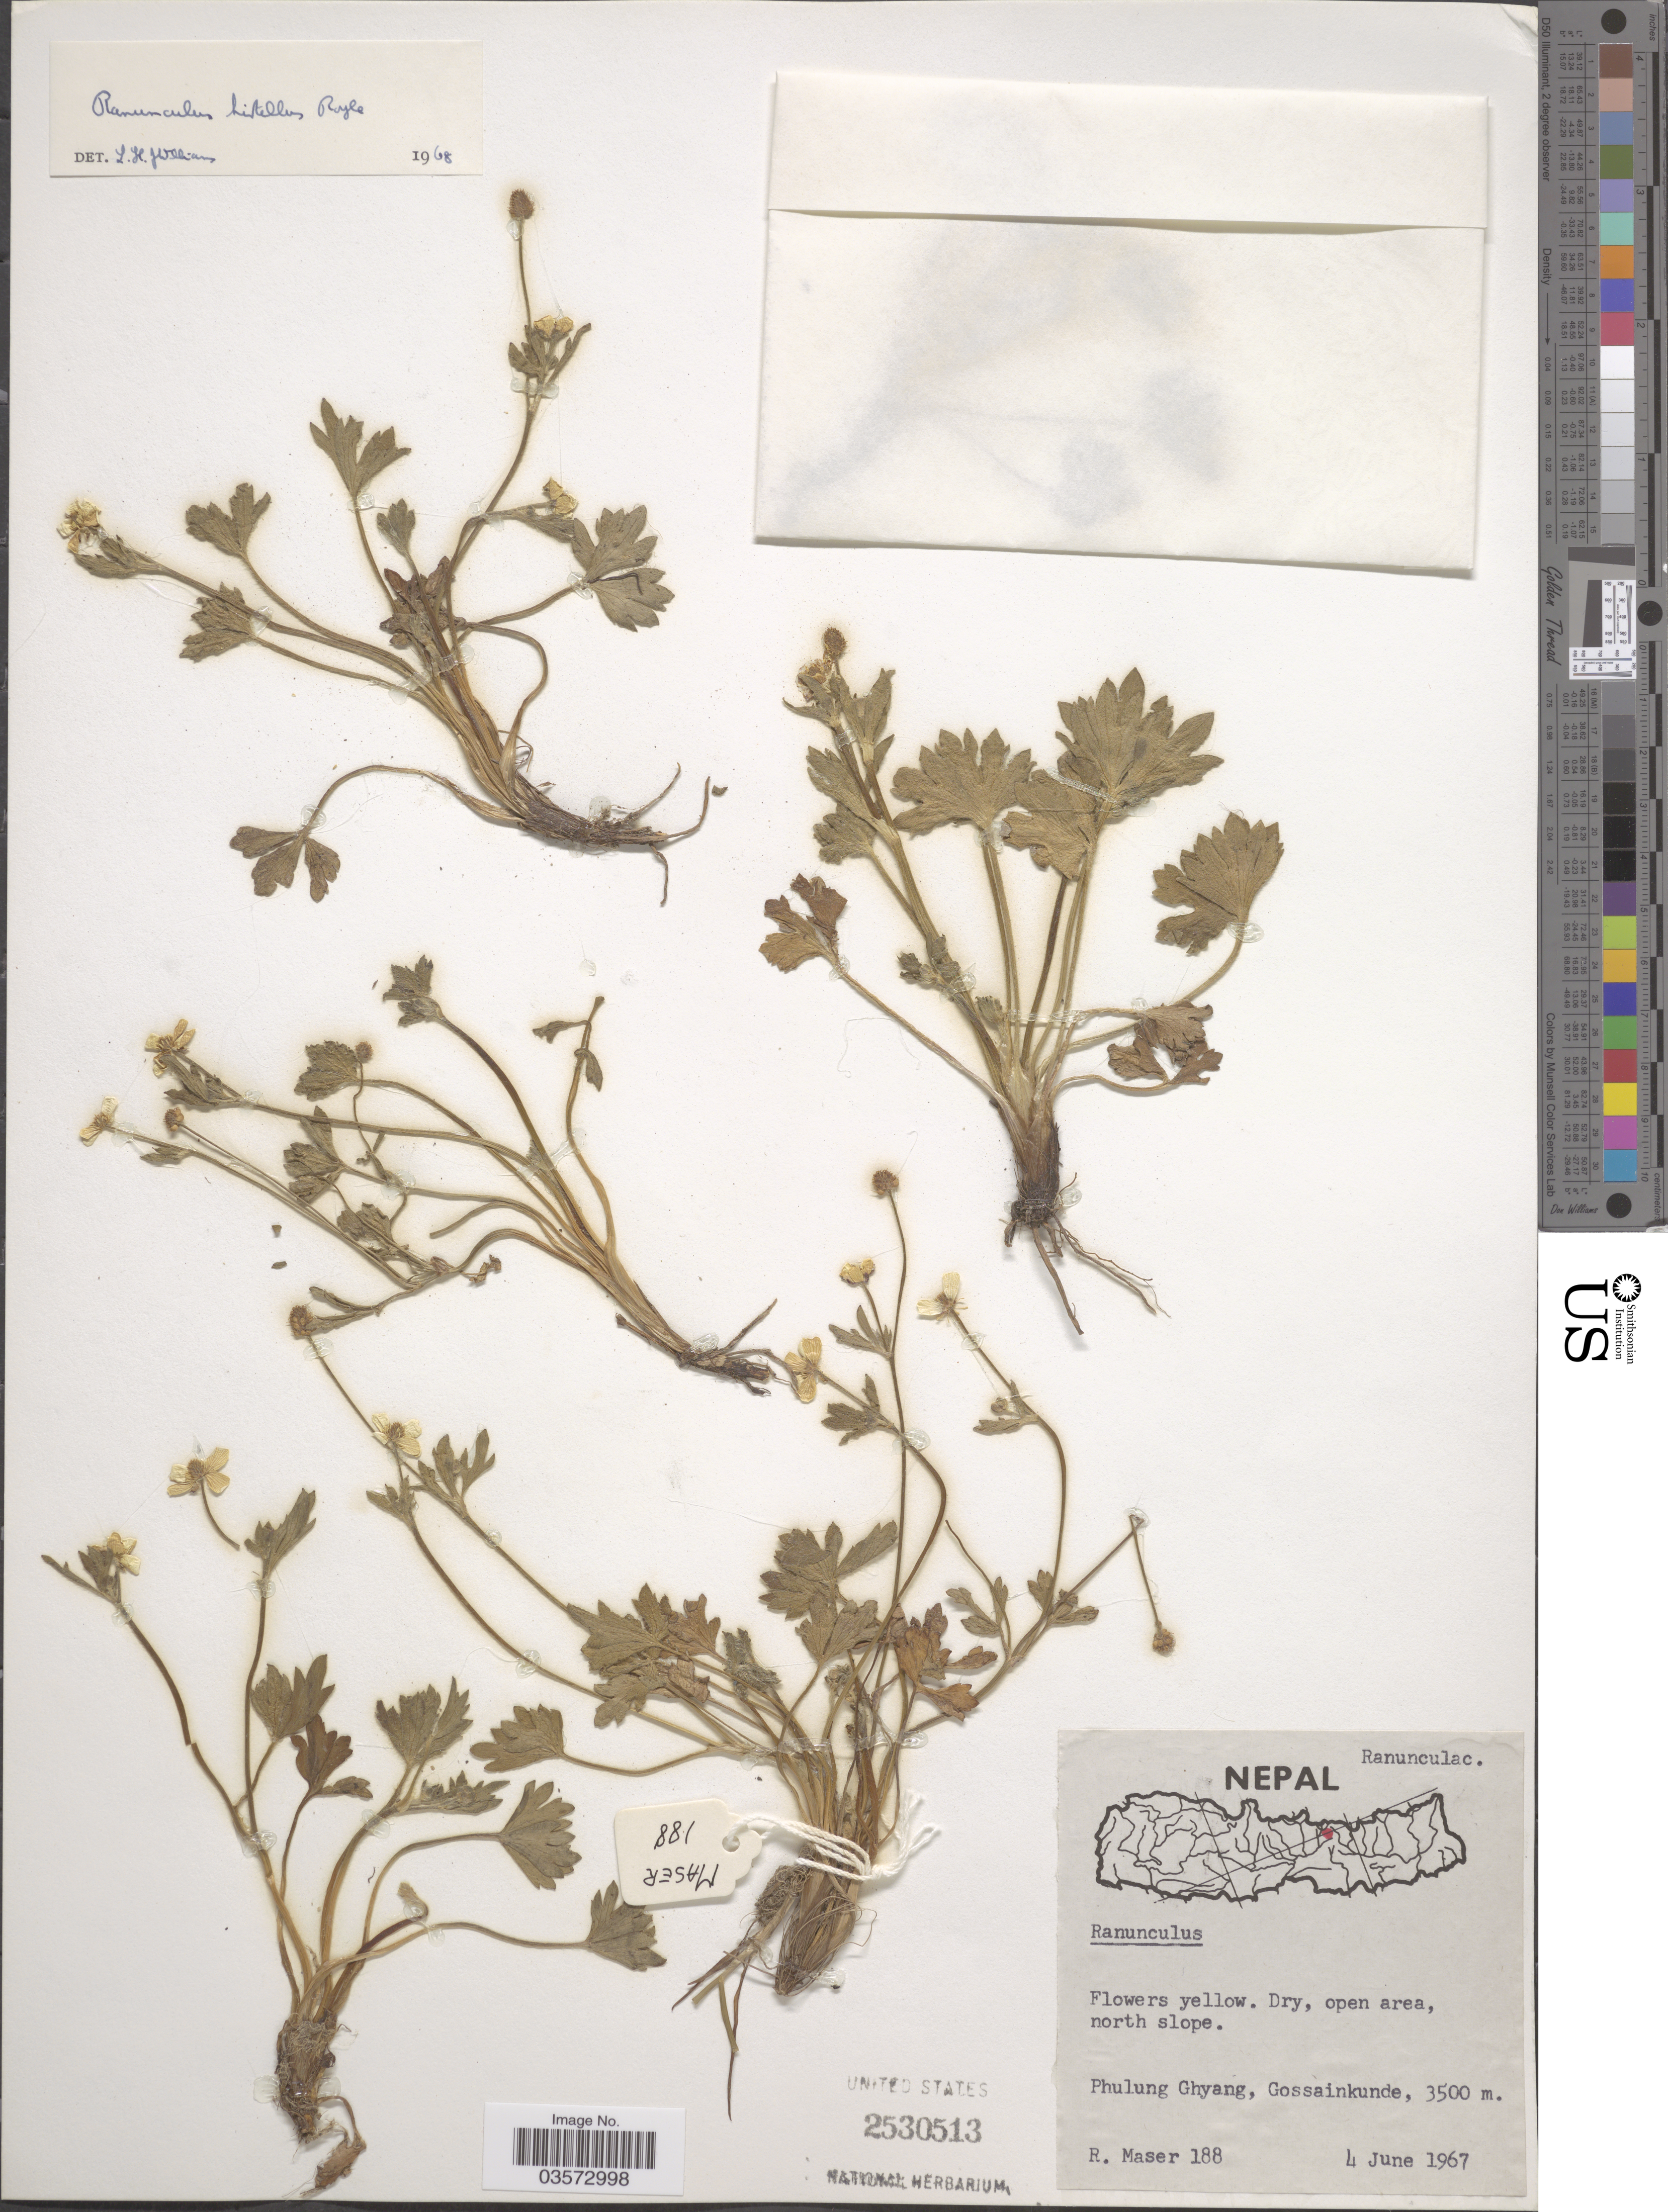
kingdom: Plantae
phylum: Tracheophyta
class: Magnoliopsida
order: Ranunculales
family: Ranunculaceae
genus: Ranunculus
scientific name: Ranunculus sp.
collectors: R. Maser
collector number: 188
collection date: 1967-06-04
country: Nepal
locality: Dry, open area, north slope. Phulung Ghyang, Gossainkunde.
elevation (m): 3500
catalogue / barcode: US 2530513